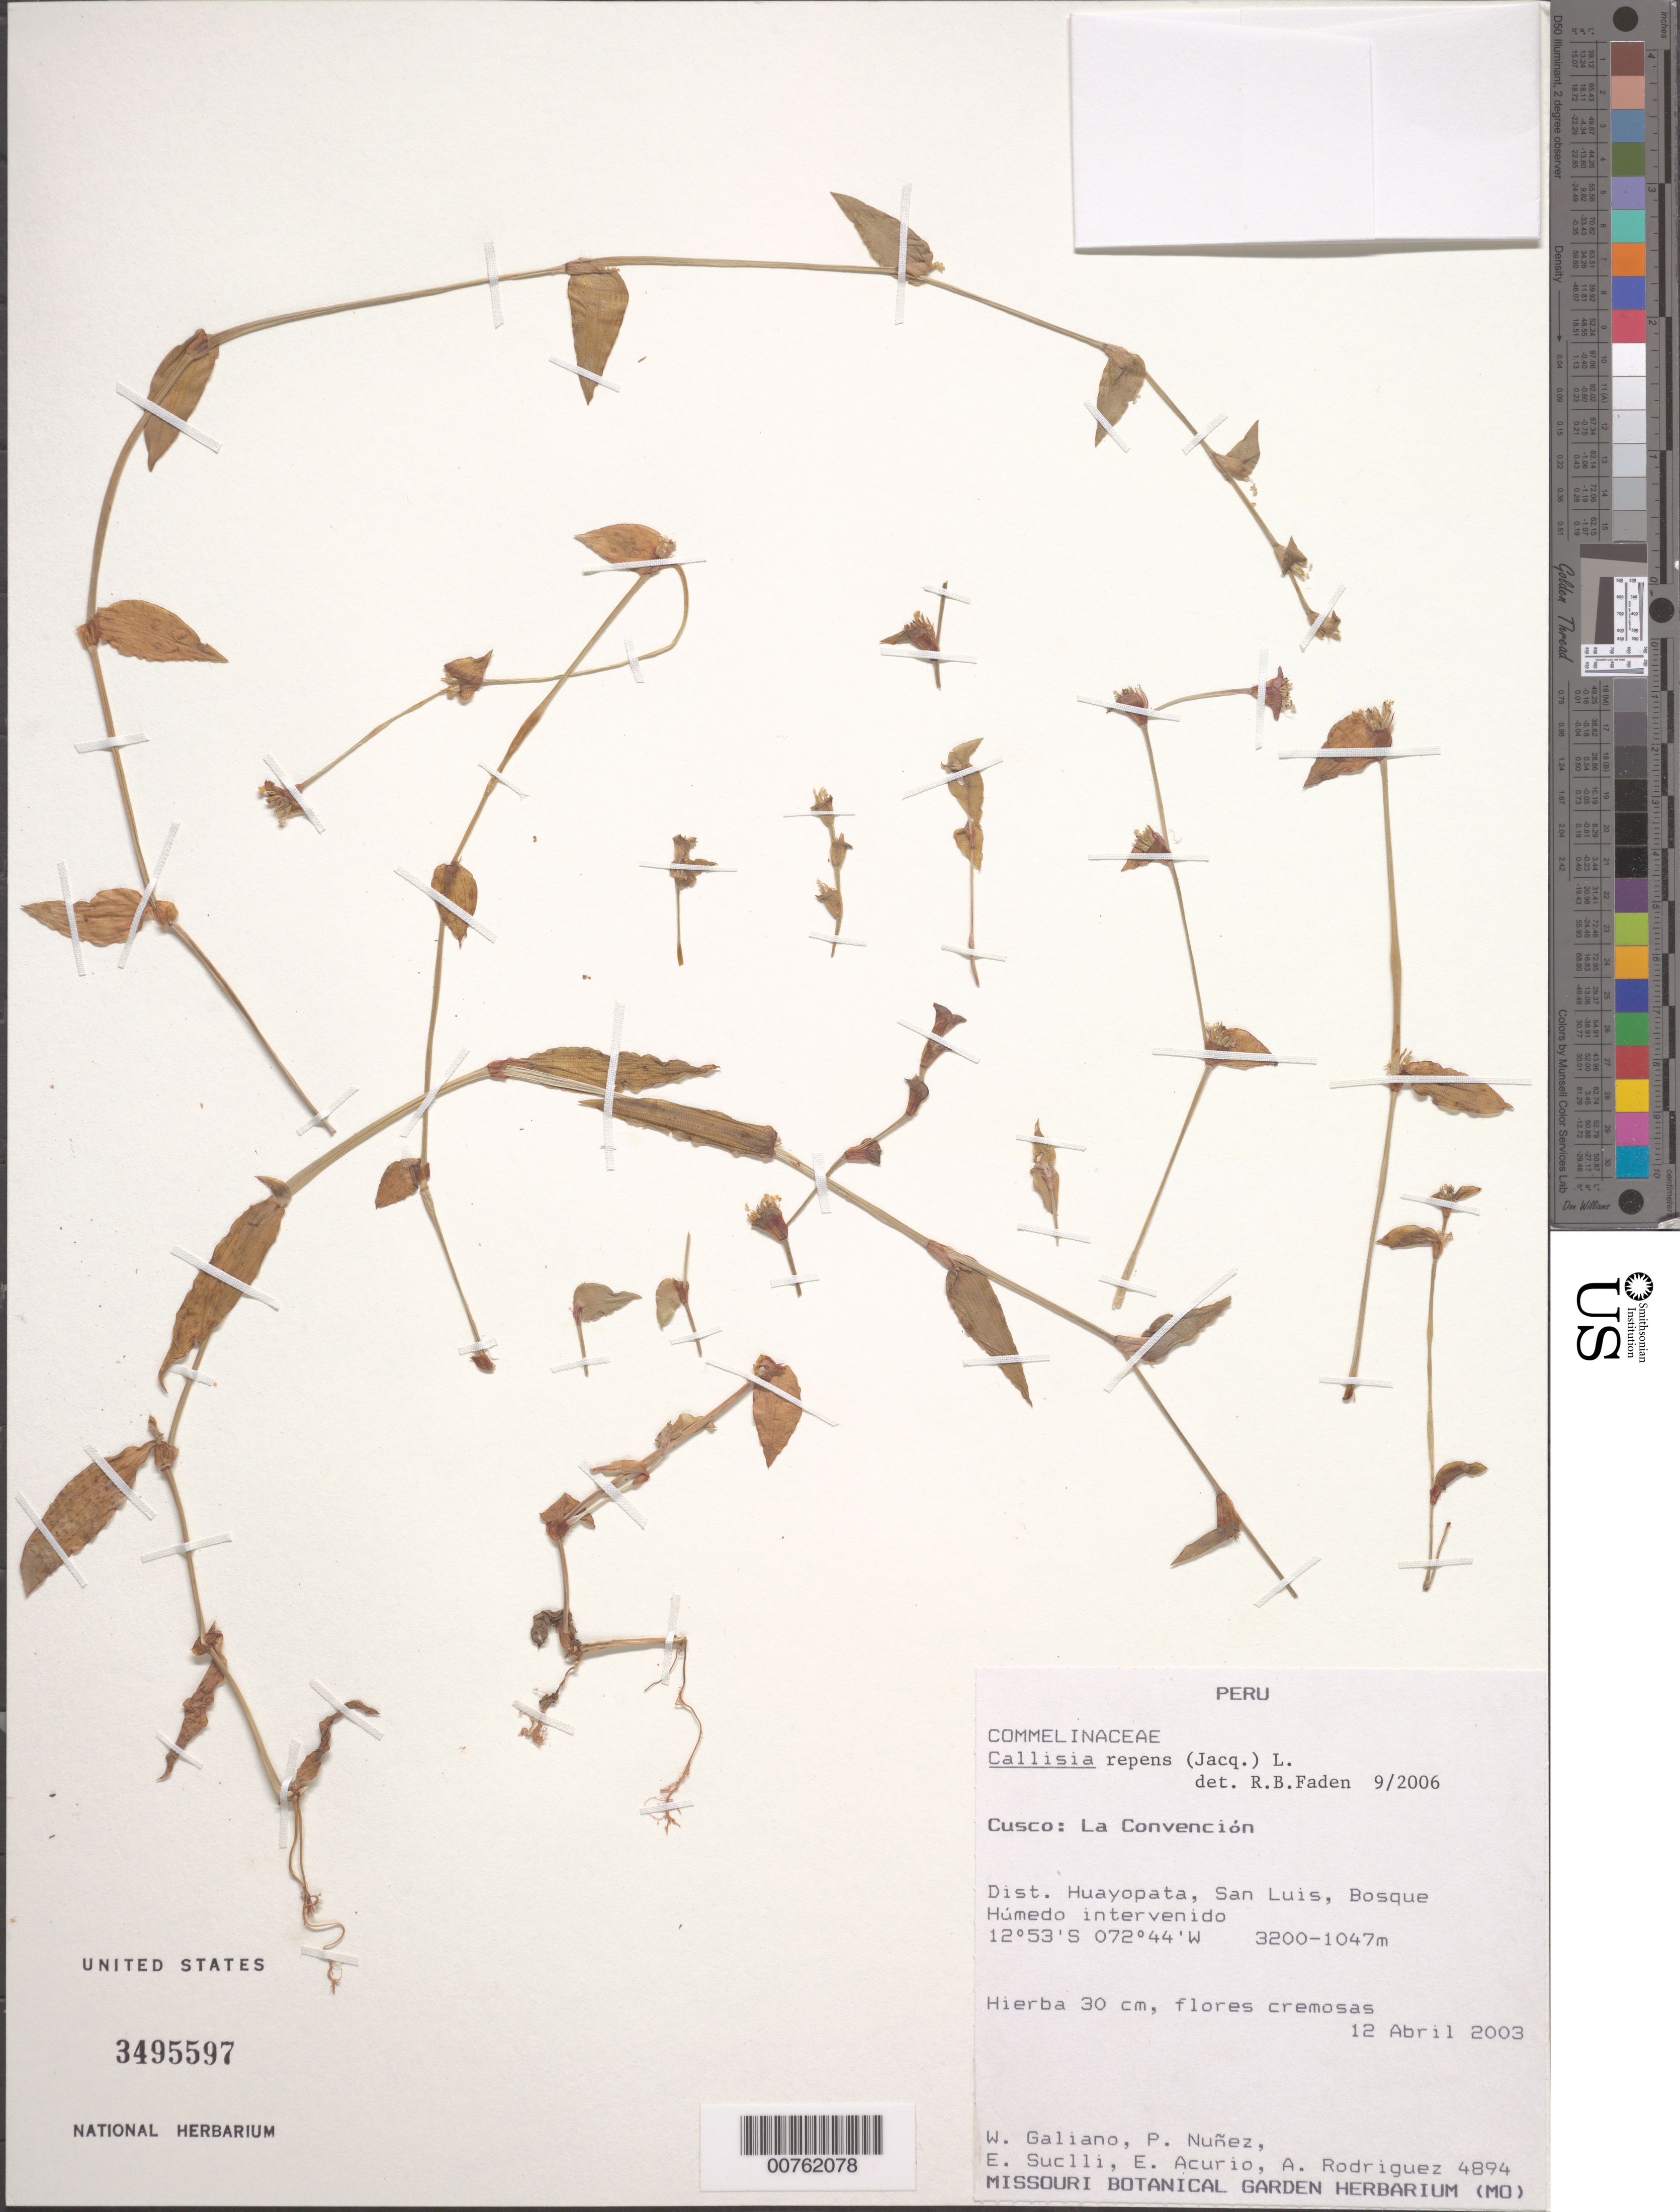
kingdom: Plantae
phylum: Tracheophyta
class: Liliopsida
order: Commelinales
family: Commelinaceae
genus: Callisia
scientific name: Callisia repens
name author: (Jacq.) L.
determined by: Faden, Robert B., (US), Smithsonian Institution - National Museum of Natural History (UNITED STATES)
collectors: W. Galiano, P. Nuñez V., E. Suclli, E. Acurio & A. Rodriguez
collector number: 4894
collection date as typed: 12 Apr 2003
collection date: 2003-04-12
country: Peru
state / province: Cusco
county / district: La Convención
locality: San Luis, Bosque Humedo intervenido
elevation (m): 3200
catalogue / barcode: US 3495597